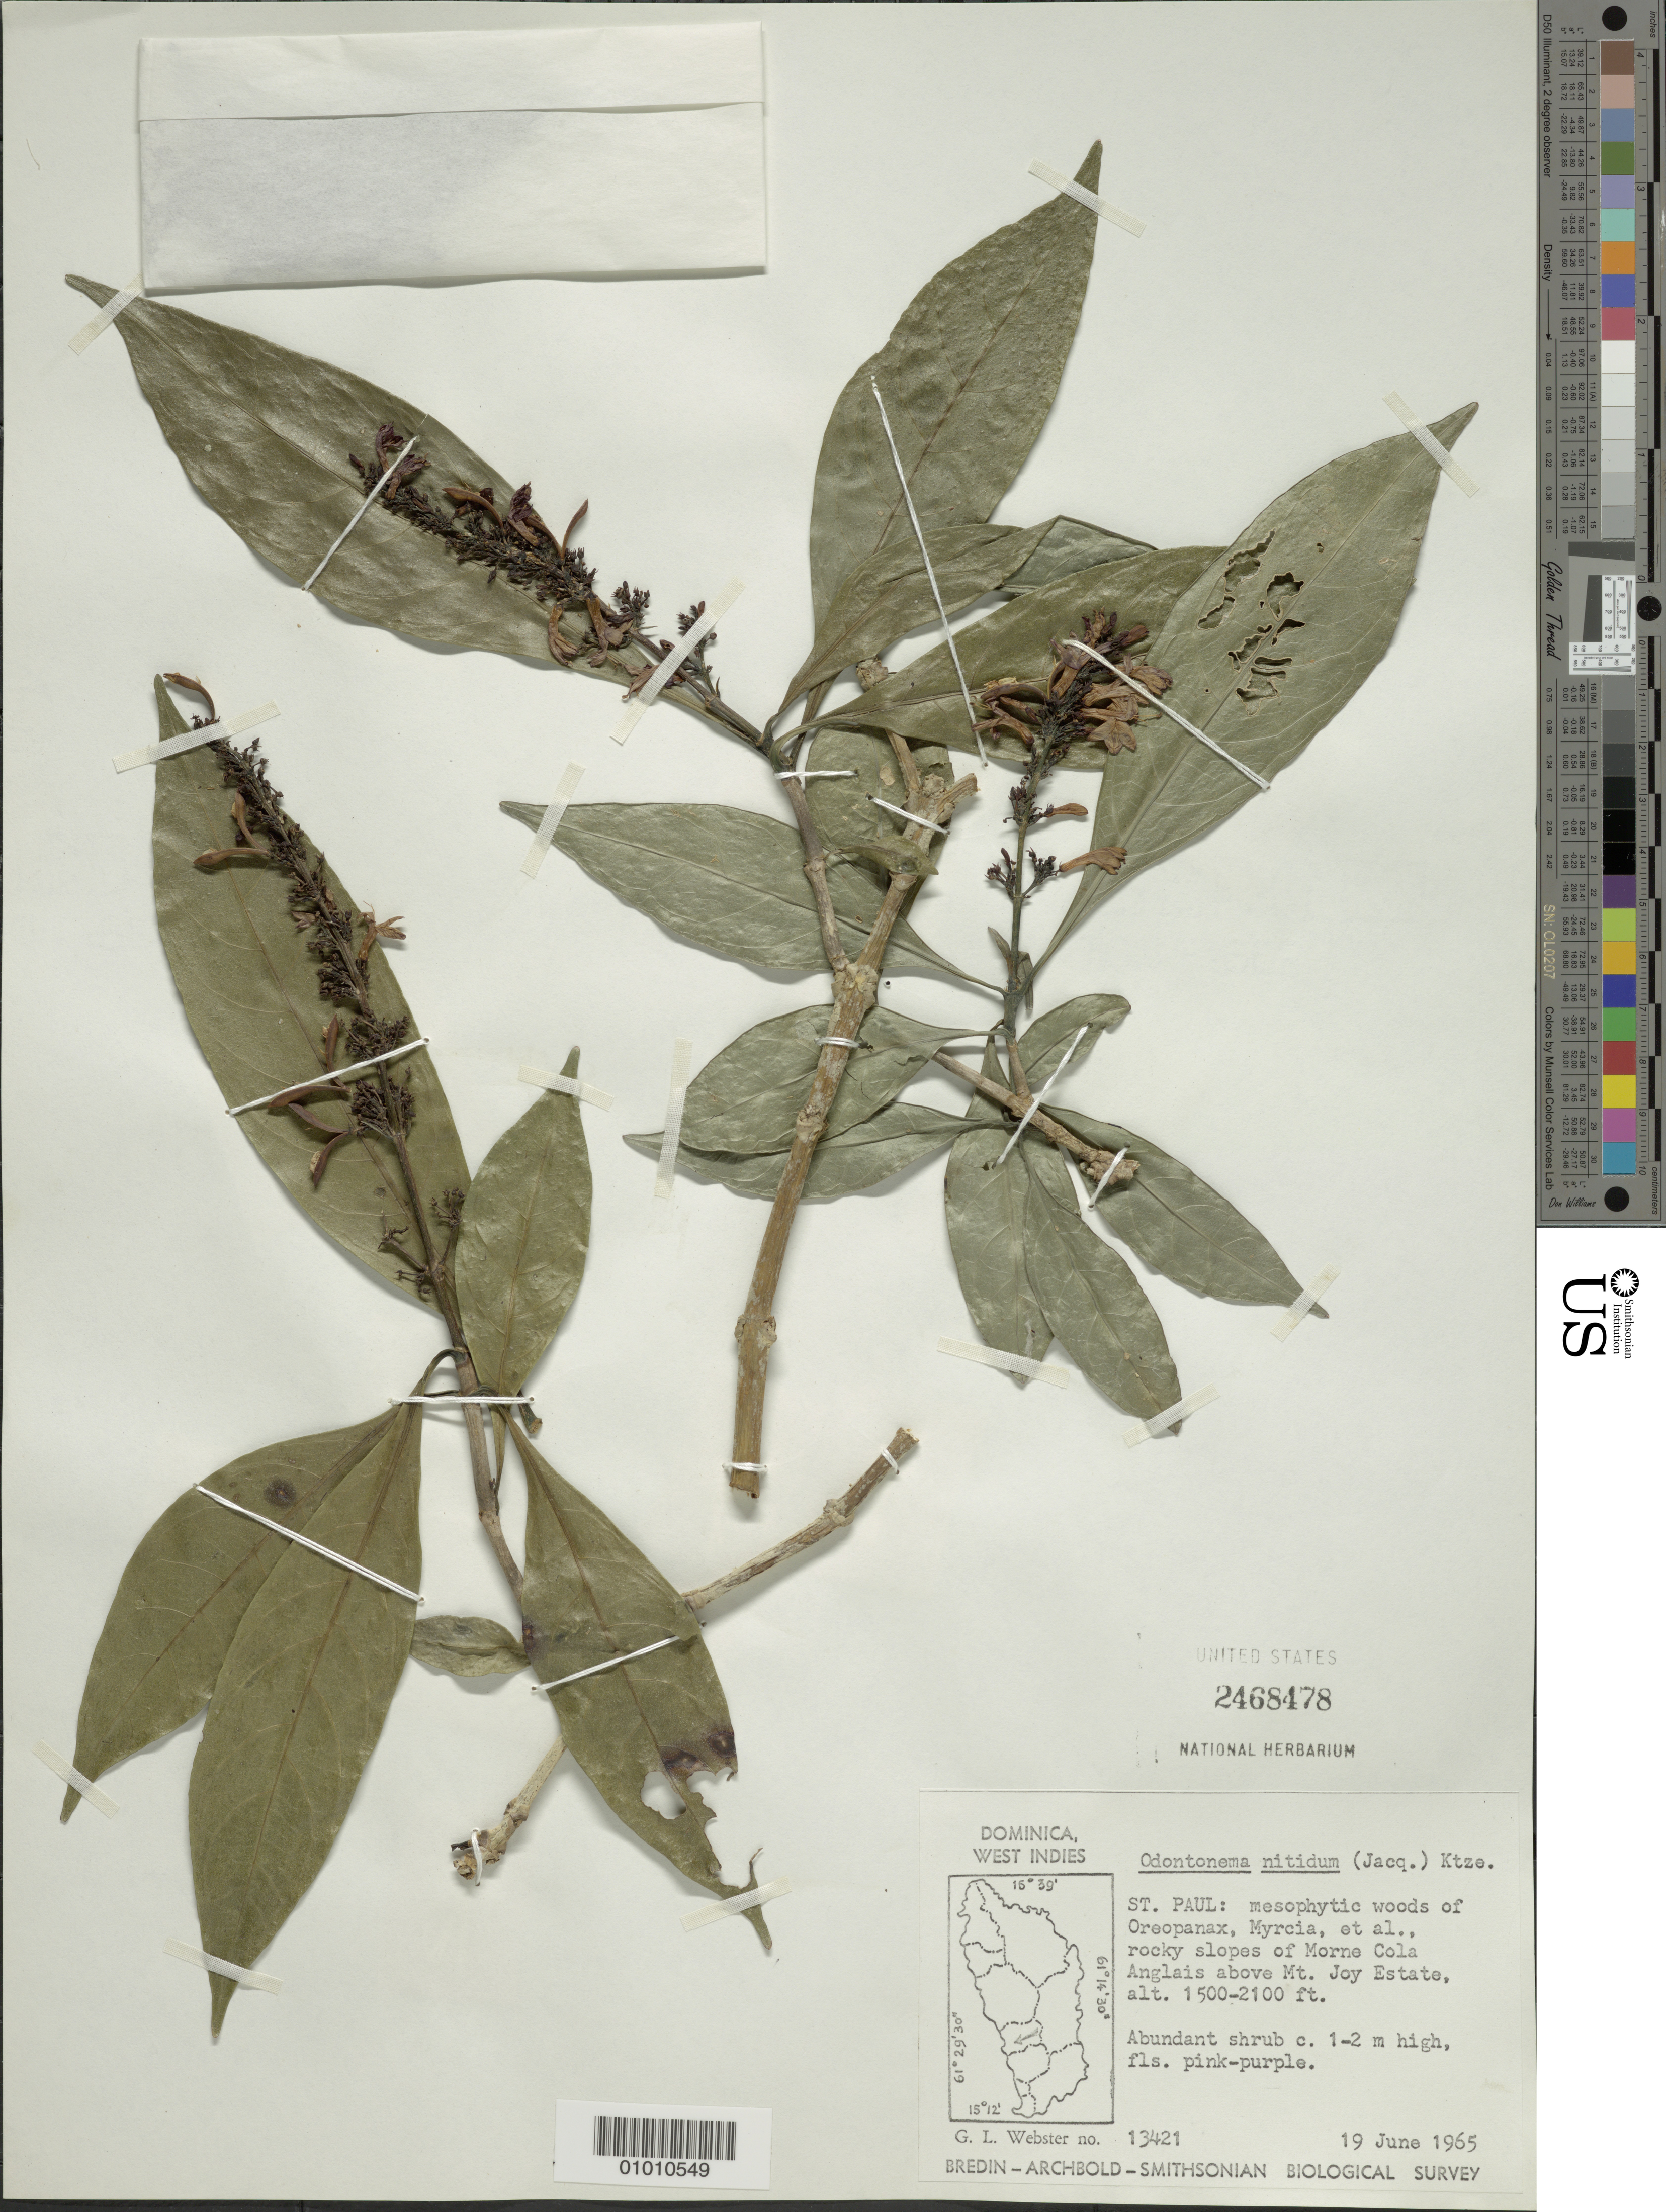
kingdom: Plantae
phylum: Tracheophyta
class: Magnoliopsida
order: Lamiales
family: Acanthaceae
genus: Odontonema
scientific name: Odontonema nitidum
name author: (Jacq.) Kuntze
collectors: G. L. Webster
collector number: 13421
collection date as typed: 19 Jun 1965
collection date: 1965-06-19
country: Dominica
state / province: St. Paul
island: Dominica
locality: Morne Cola Anglais above Mt. Joy Estate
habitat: Mesophytic woods of Oreopanax, Myria, et al.; rocky slopes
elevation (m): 457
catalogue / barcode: US 2468478